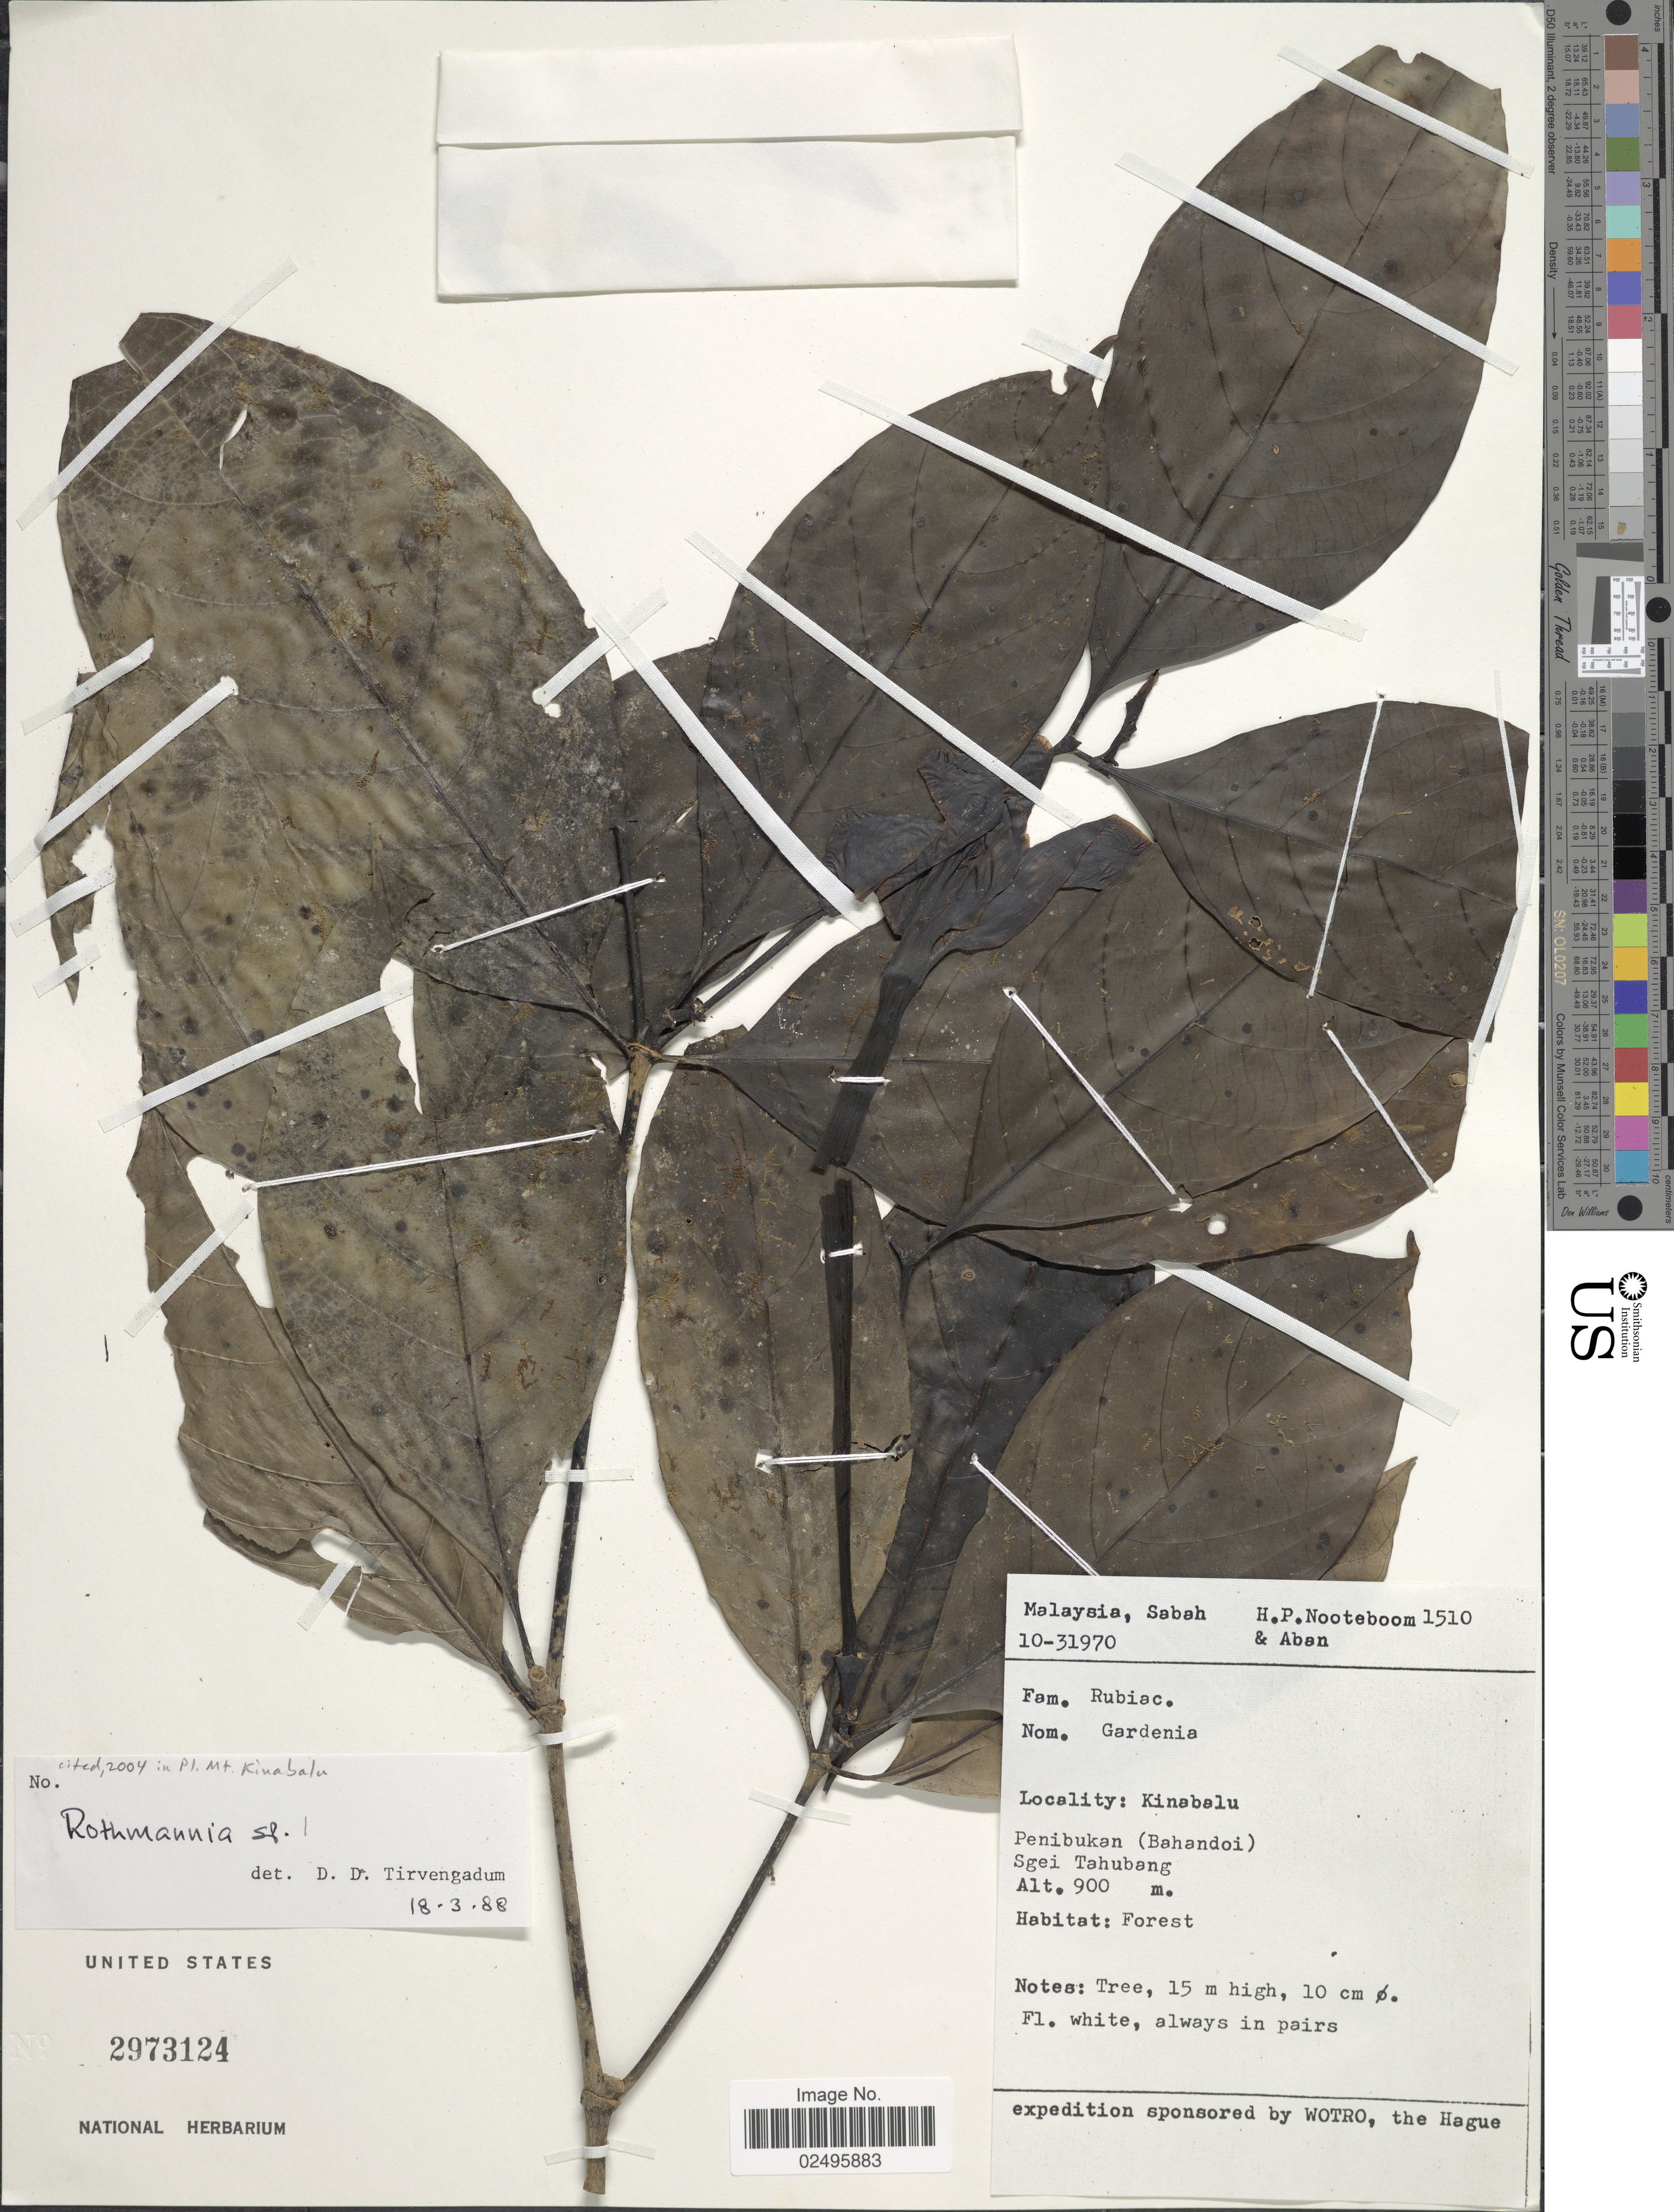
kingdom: Plantae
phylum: Tracheophyta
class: Magnoliopsida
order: Gentianales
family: Rubiaceae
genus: Rothmannia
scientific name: Rothmannia sp.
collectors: H. P. Nooteboom & -- Aban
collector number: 1510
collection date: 1970-03-10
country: Malaysia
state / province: Sabah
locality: Kinabalu, Penibukan (Bahandoi) Sgei Tahubang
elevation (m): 900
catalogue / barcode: US 2973124